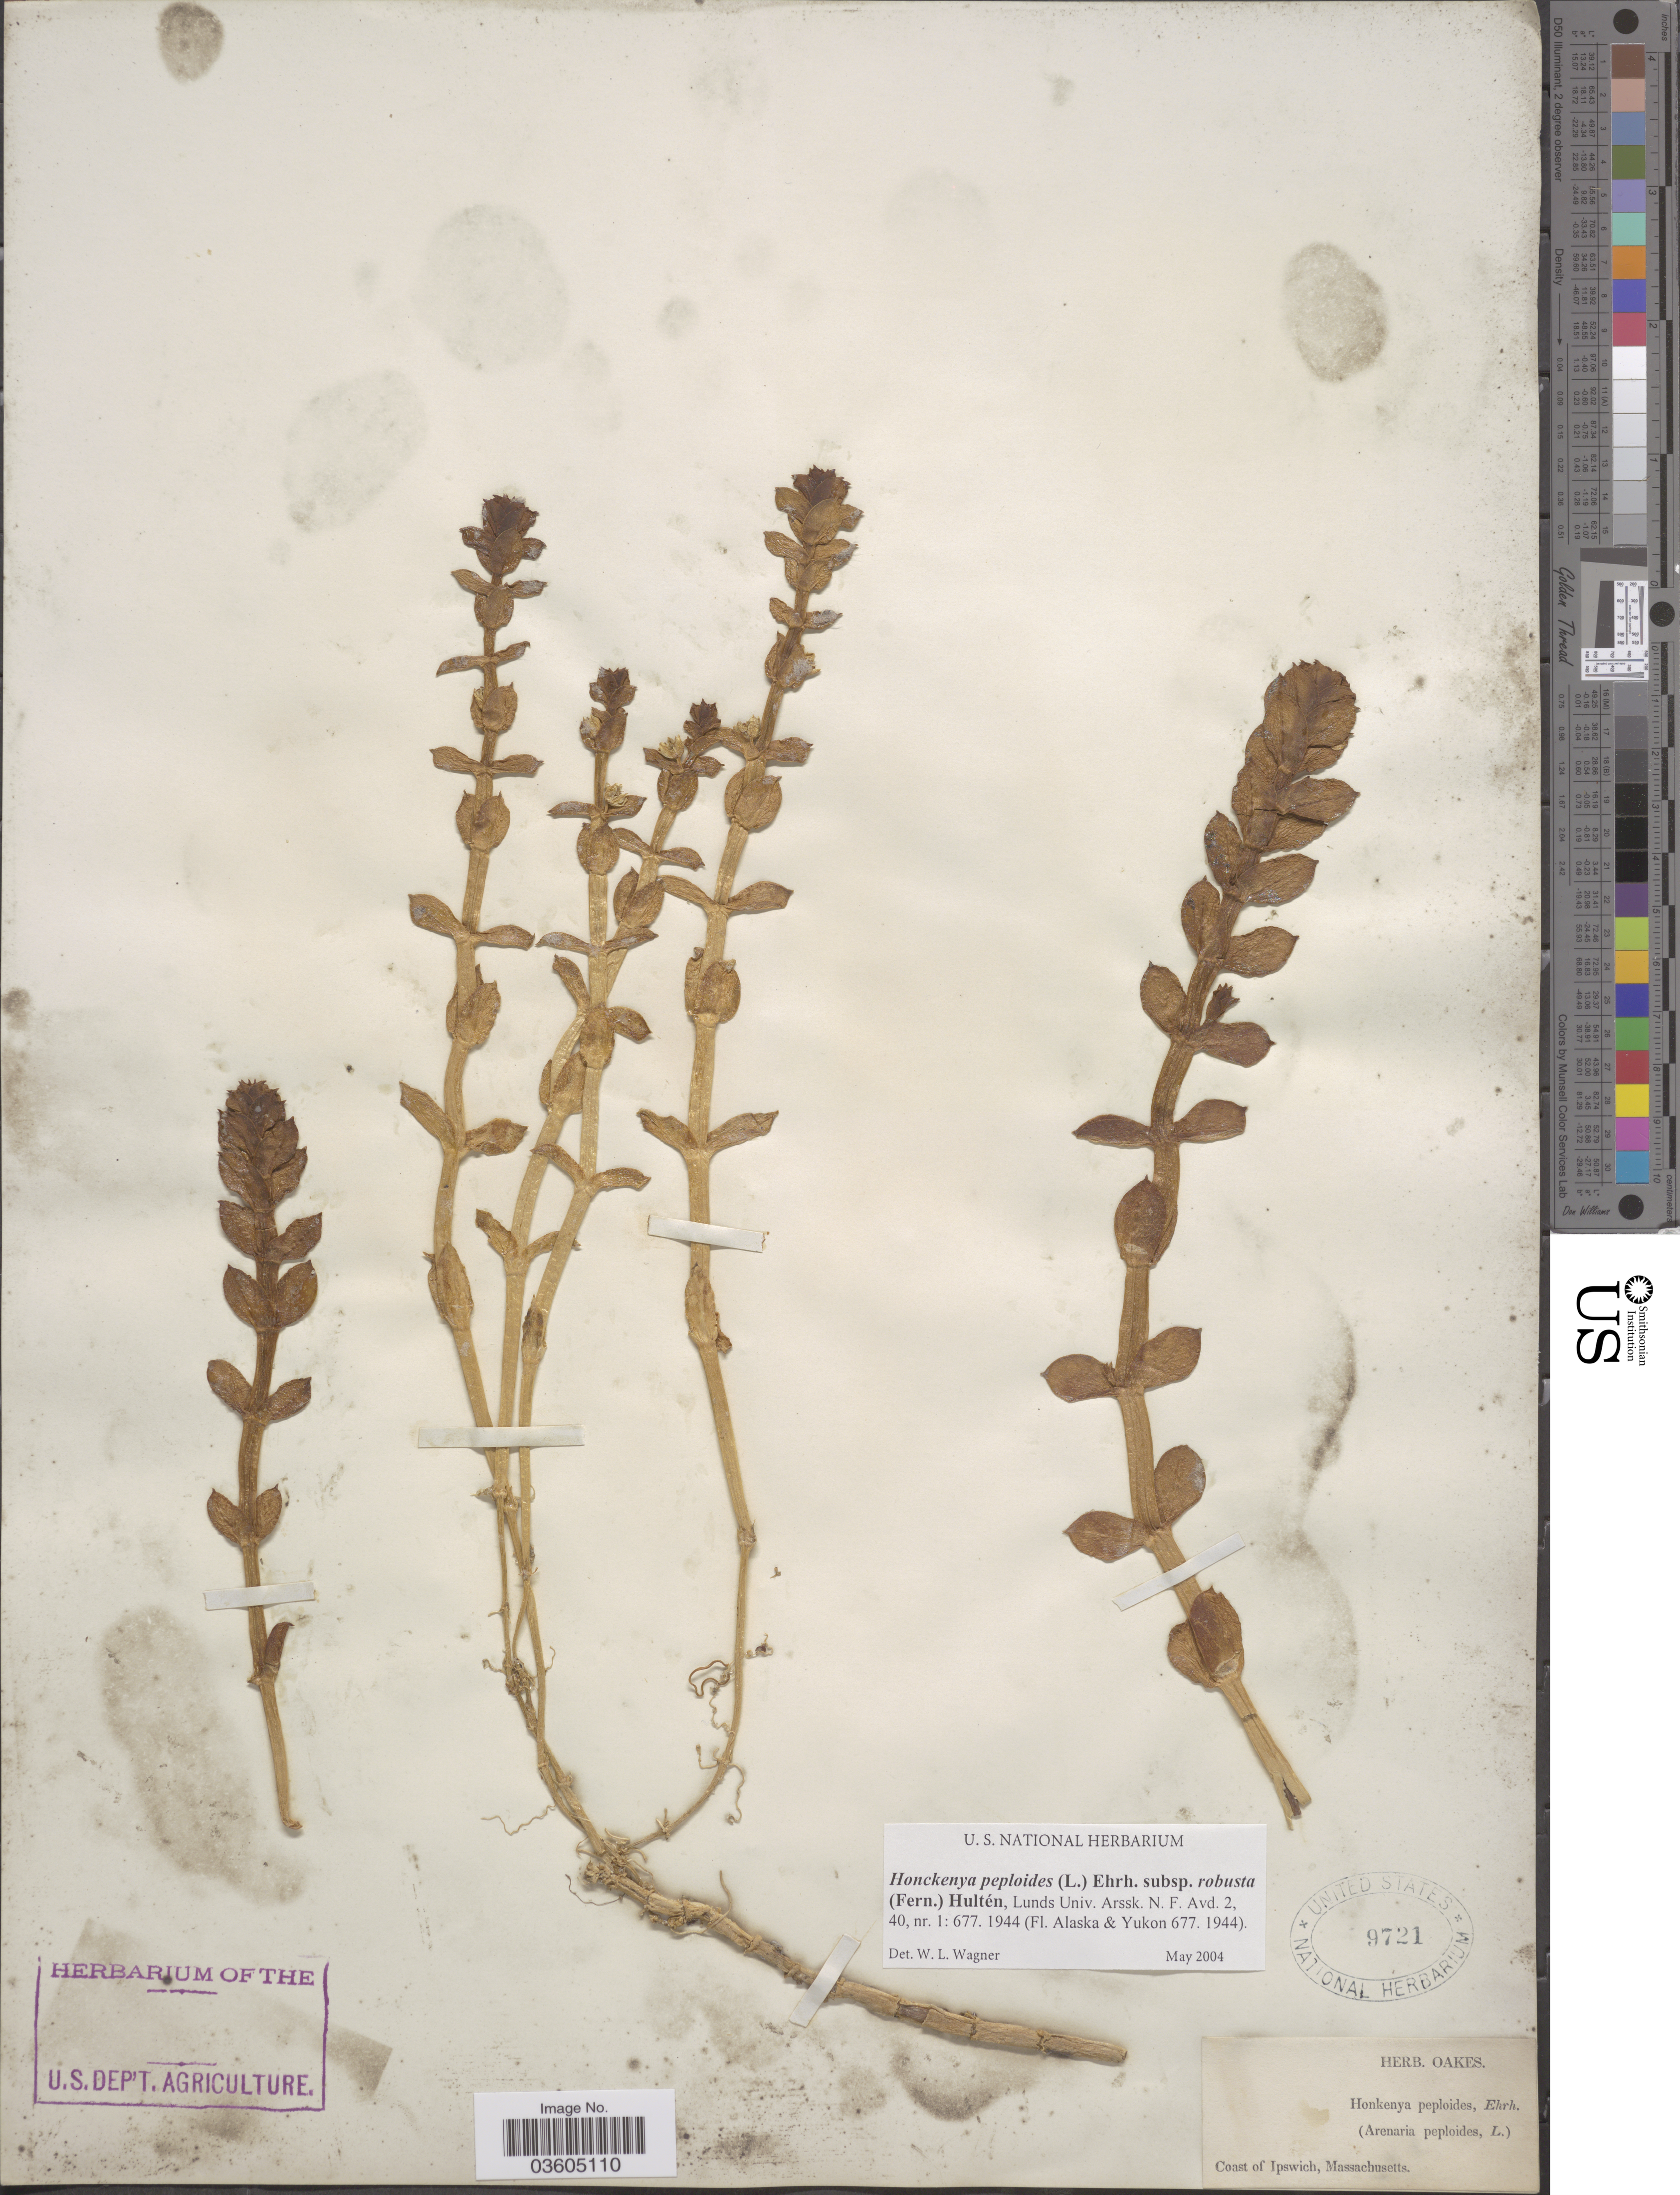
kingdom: Plantae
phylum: Tracheophyta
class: Magnoliopsida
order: Caryophyllales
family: Caryophyllaceae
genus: Honckenya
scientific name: Honckenya peploides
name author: (L.) Ehrh.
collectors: ex herb. Oakes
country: United States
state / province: Massachusetts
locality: Coast of Ipswich.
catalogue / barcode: US 9721